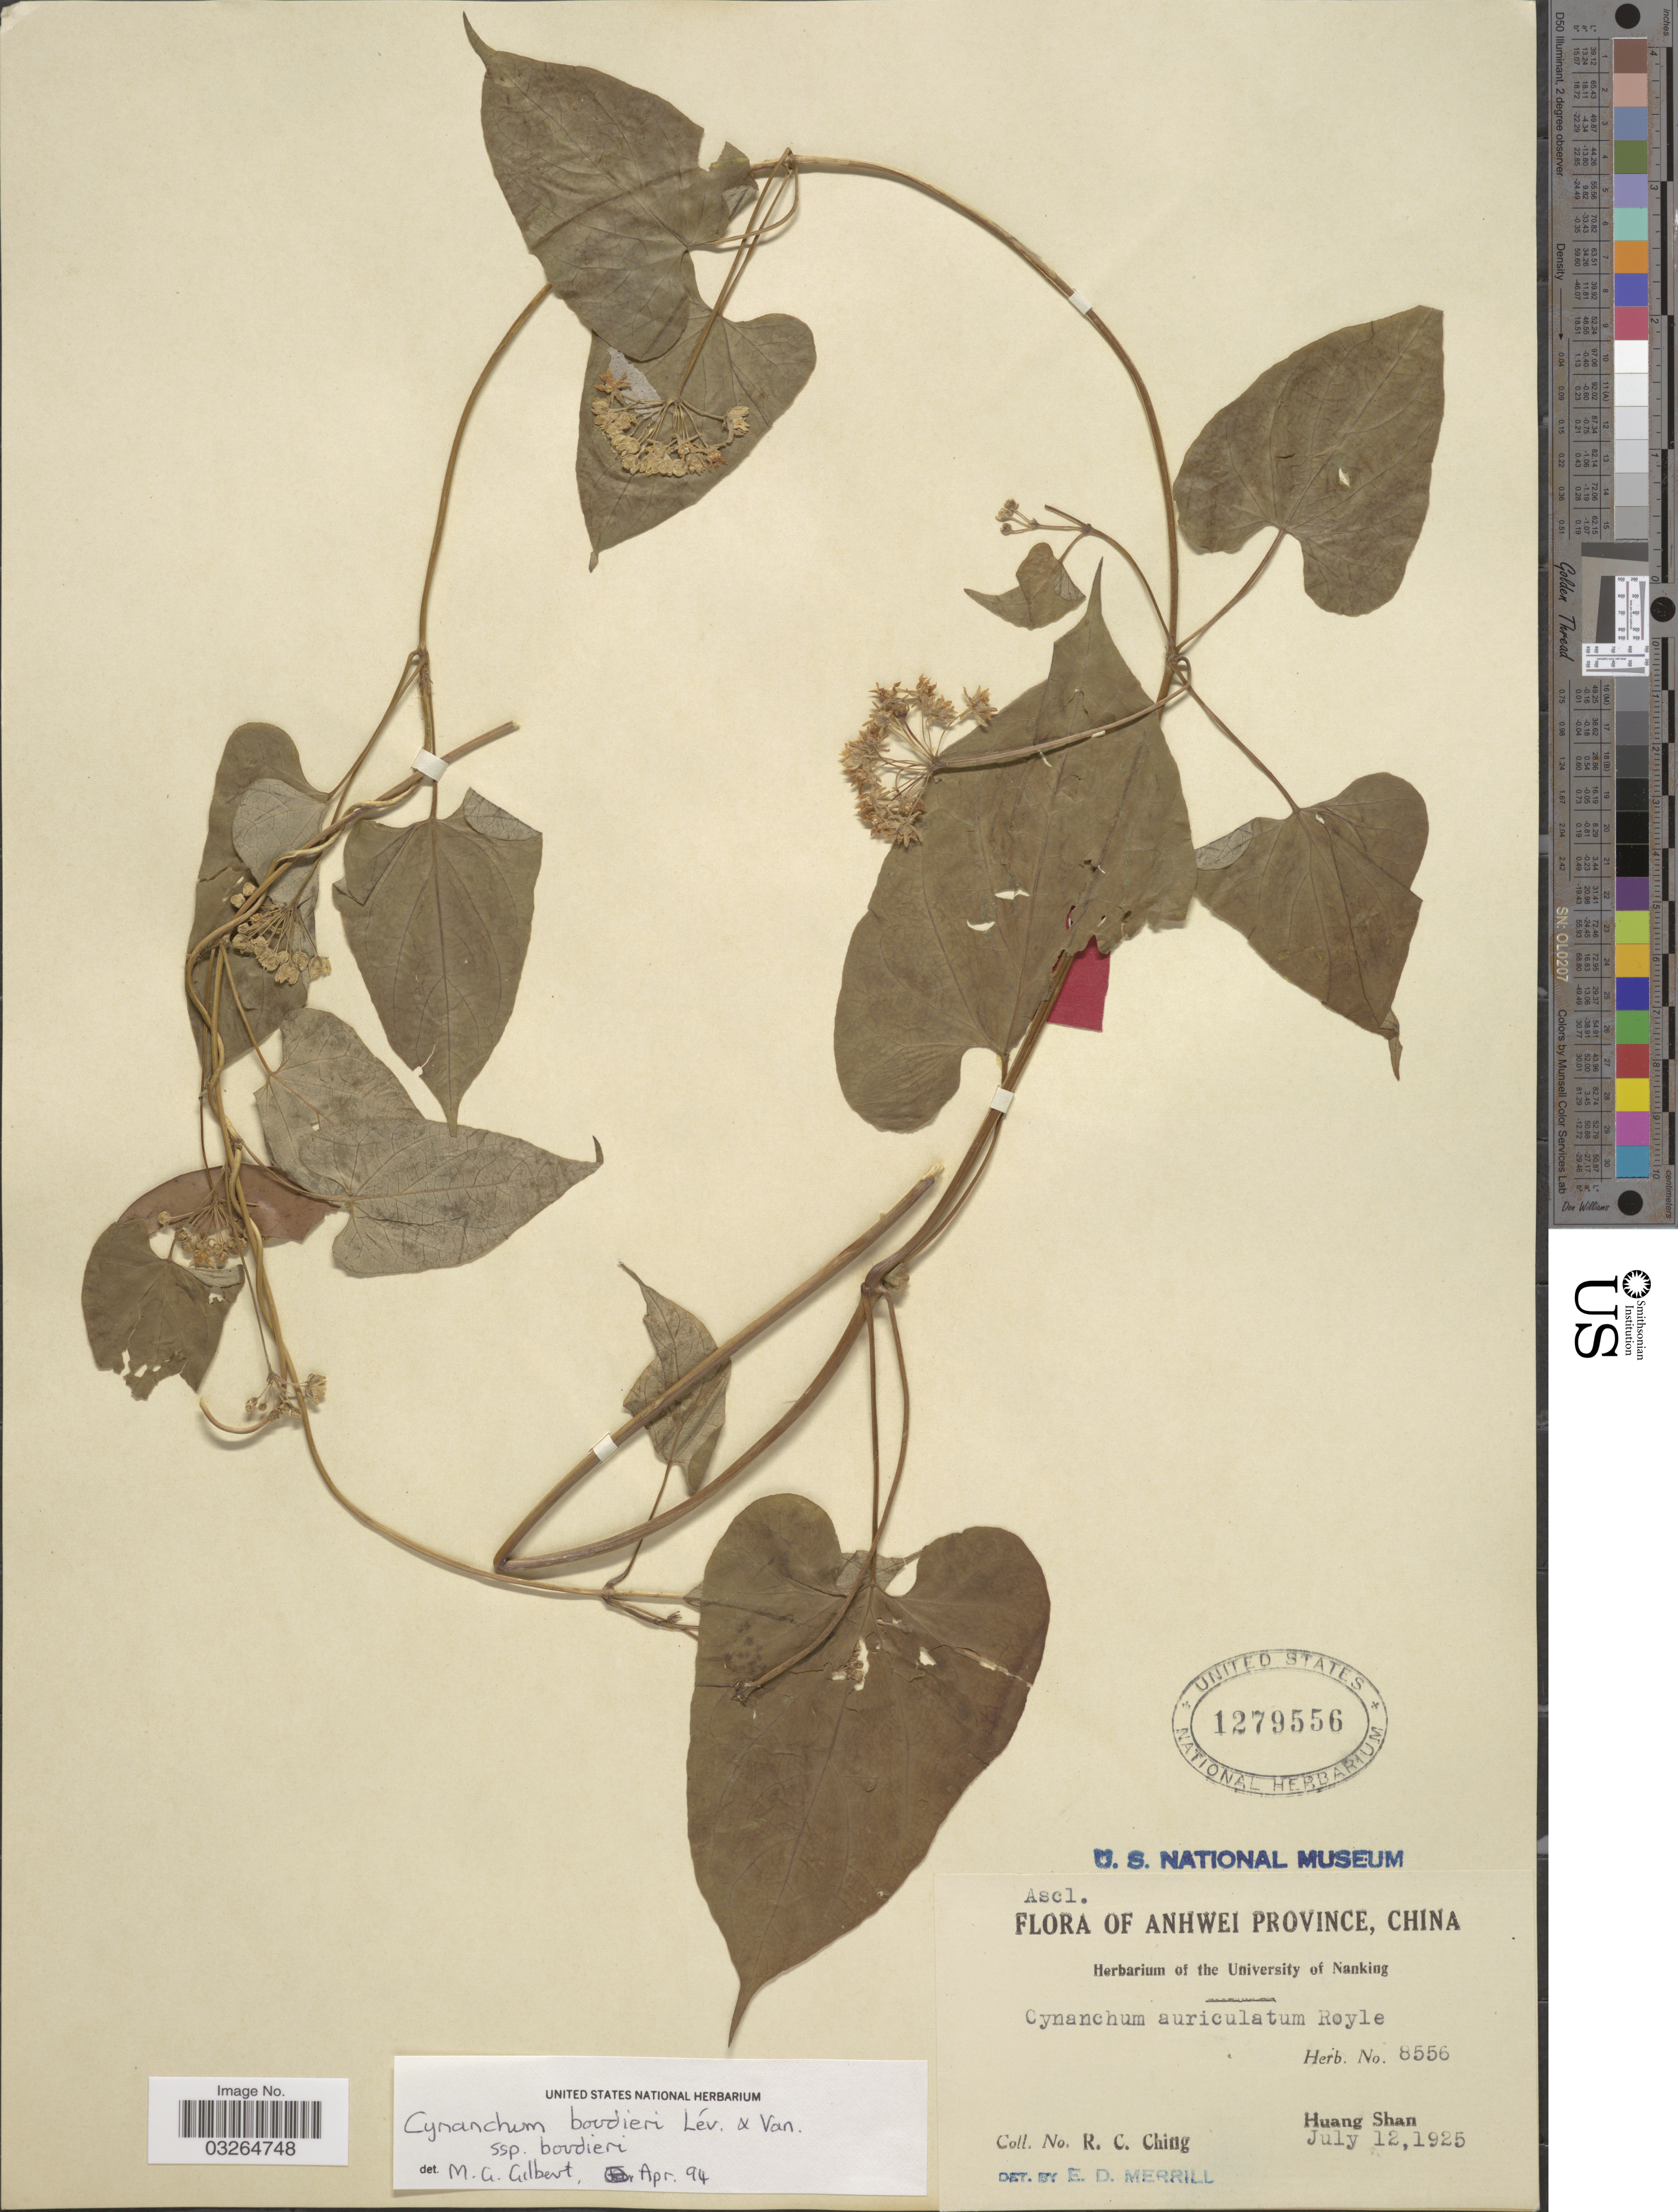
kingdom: Plantae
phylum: Tracheophyta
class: Magnoliopsida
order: Gentianales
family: Apocynaceae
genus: Cynanchum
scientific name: Cynanchum boudieri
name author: H. Lév. & Vaniot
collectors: R. C. Ching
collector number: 8556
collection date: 1925-07-12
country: China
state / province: Anhui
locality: Anhwei Province. Huang Shan.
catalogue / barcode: US 1279556